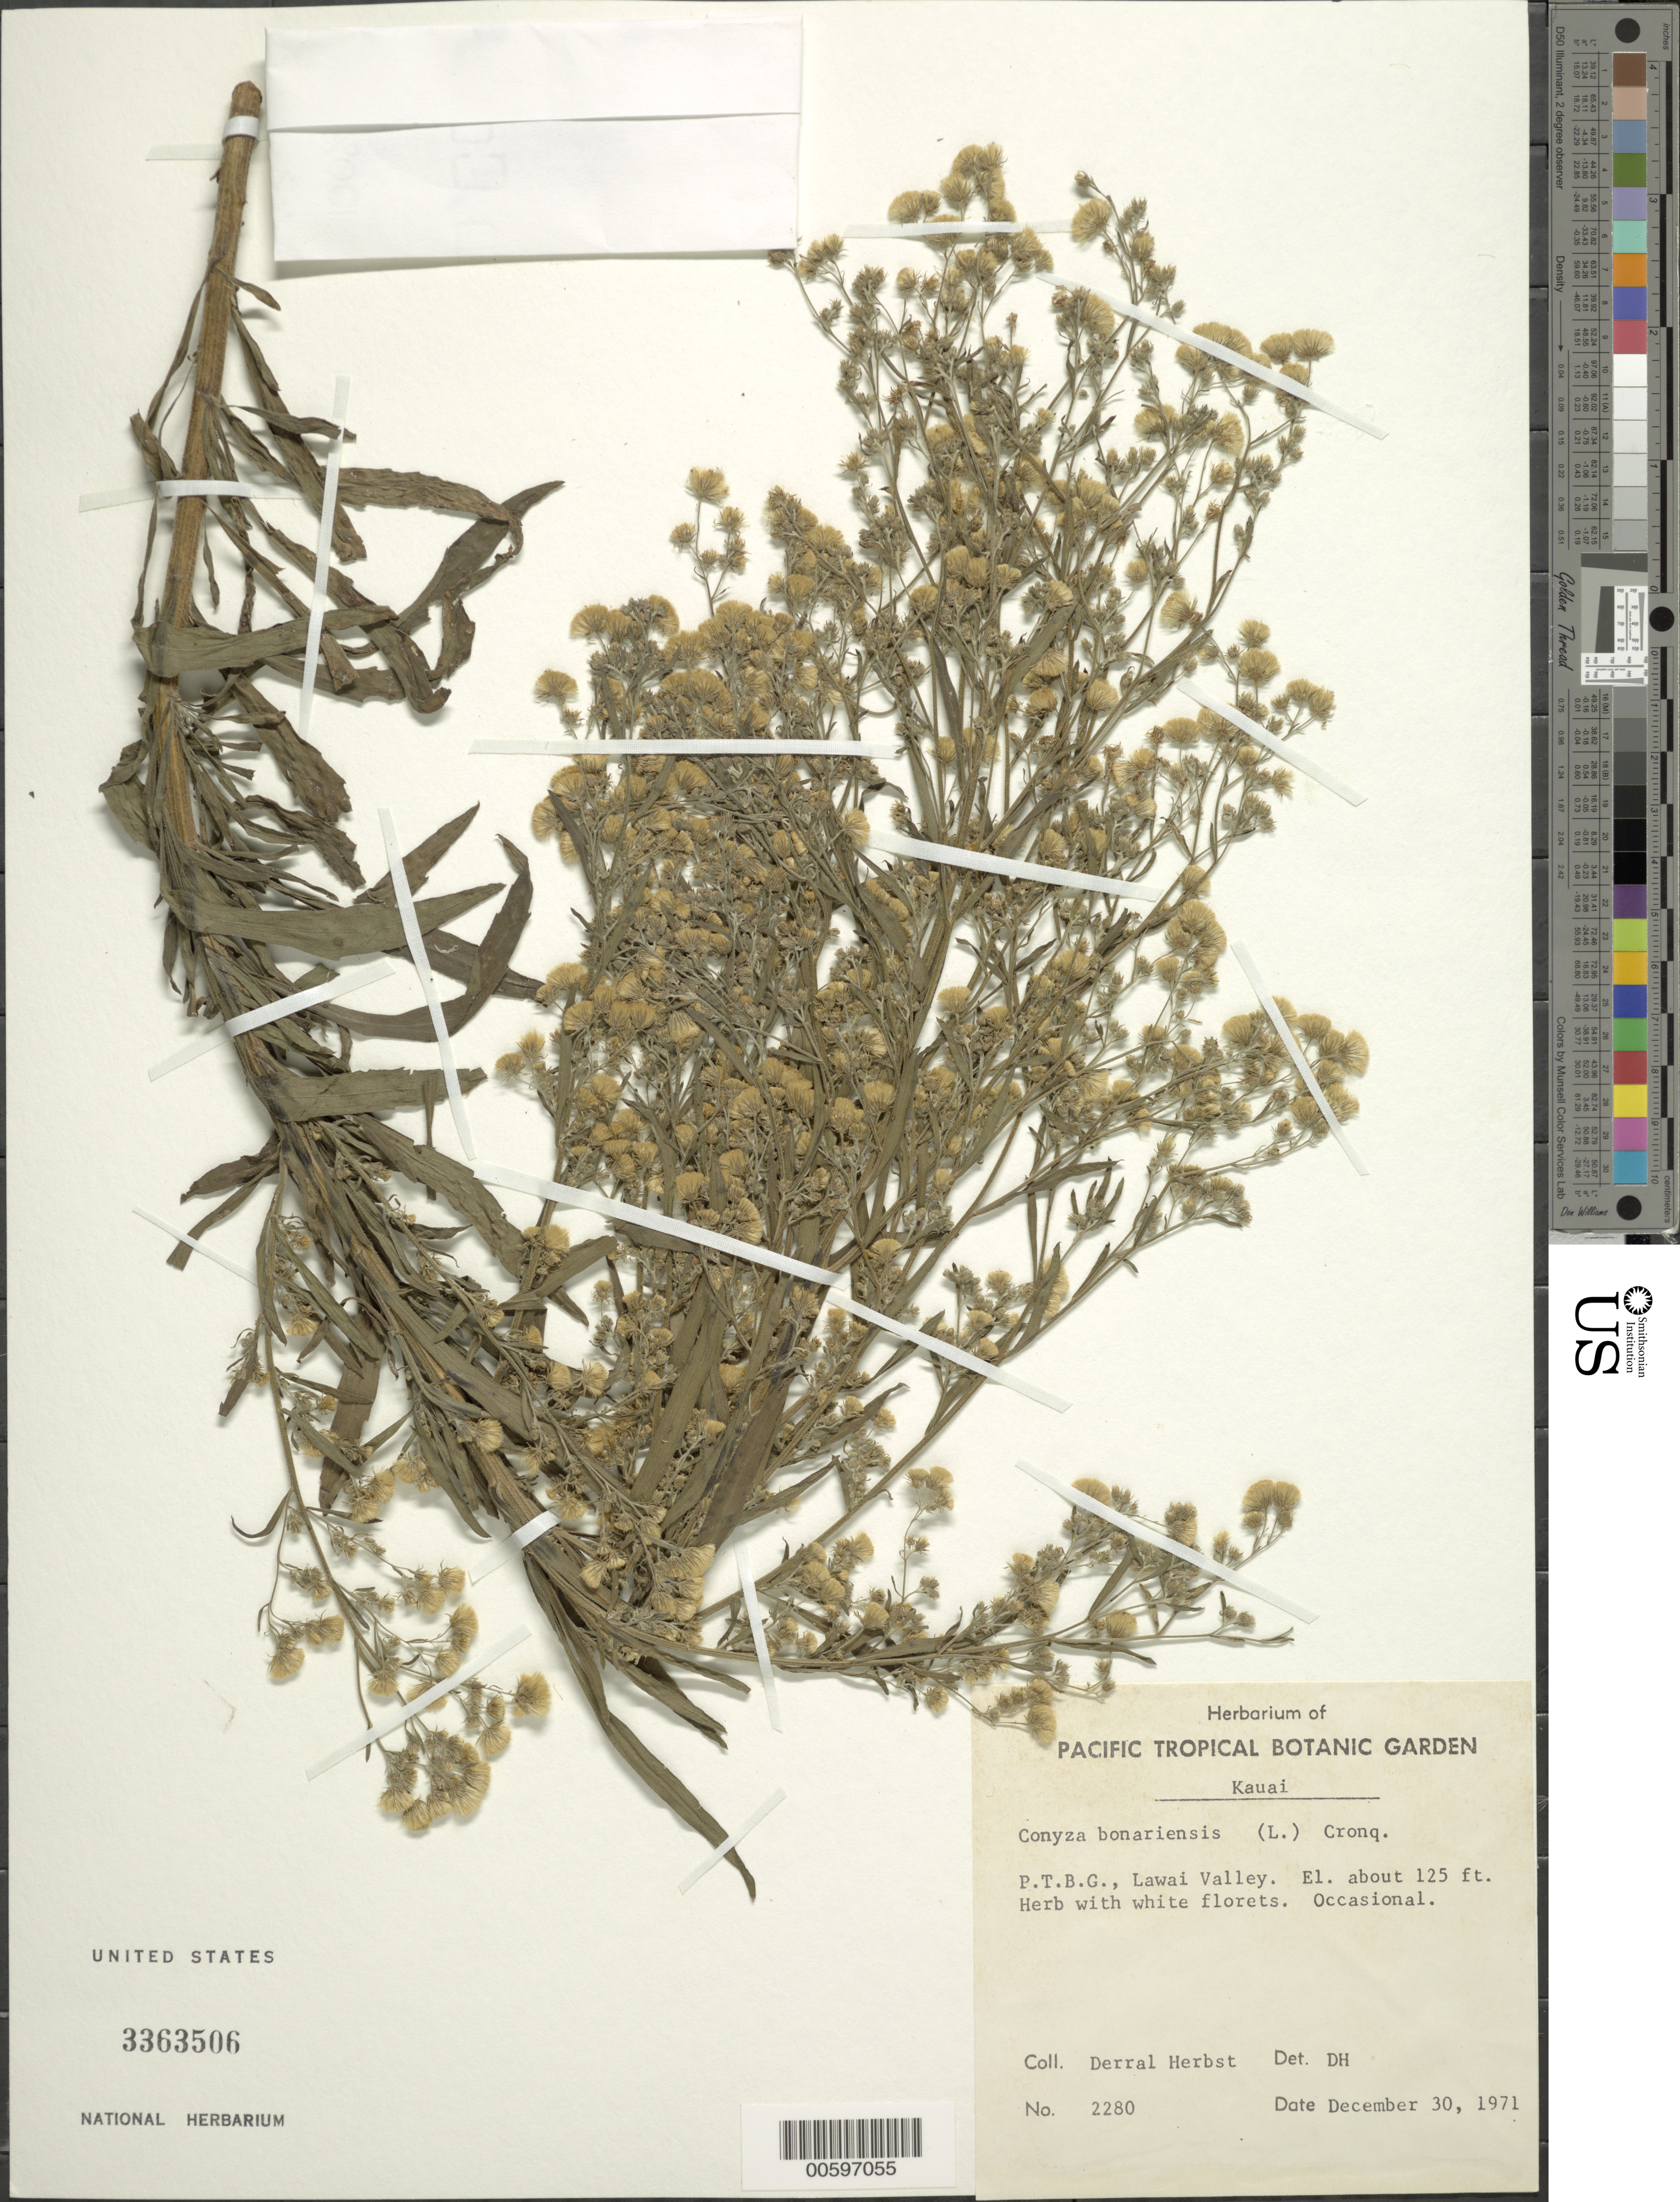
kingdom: Plantae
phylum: Tracheophyta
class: Magnoliopsida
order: Asterales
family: Asteraceae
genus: Erigeron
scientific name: Erigeron bonariensis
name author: L.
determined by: Wagner, W. L., (BOT), Smithsonian Institution - National Museum of Natural History (UNITED STATES)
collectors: D. R. Herbst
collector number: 2280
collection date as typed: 30 Dec 1971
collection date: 1971-12-30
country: United States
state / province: Hawaii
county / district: Kauai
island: Kaua'i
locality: P.T.B.G., Lawai Valley.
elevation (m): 38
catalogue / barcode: US 3363506